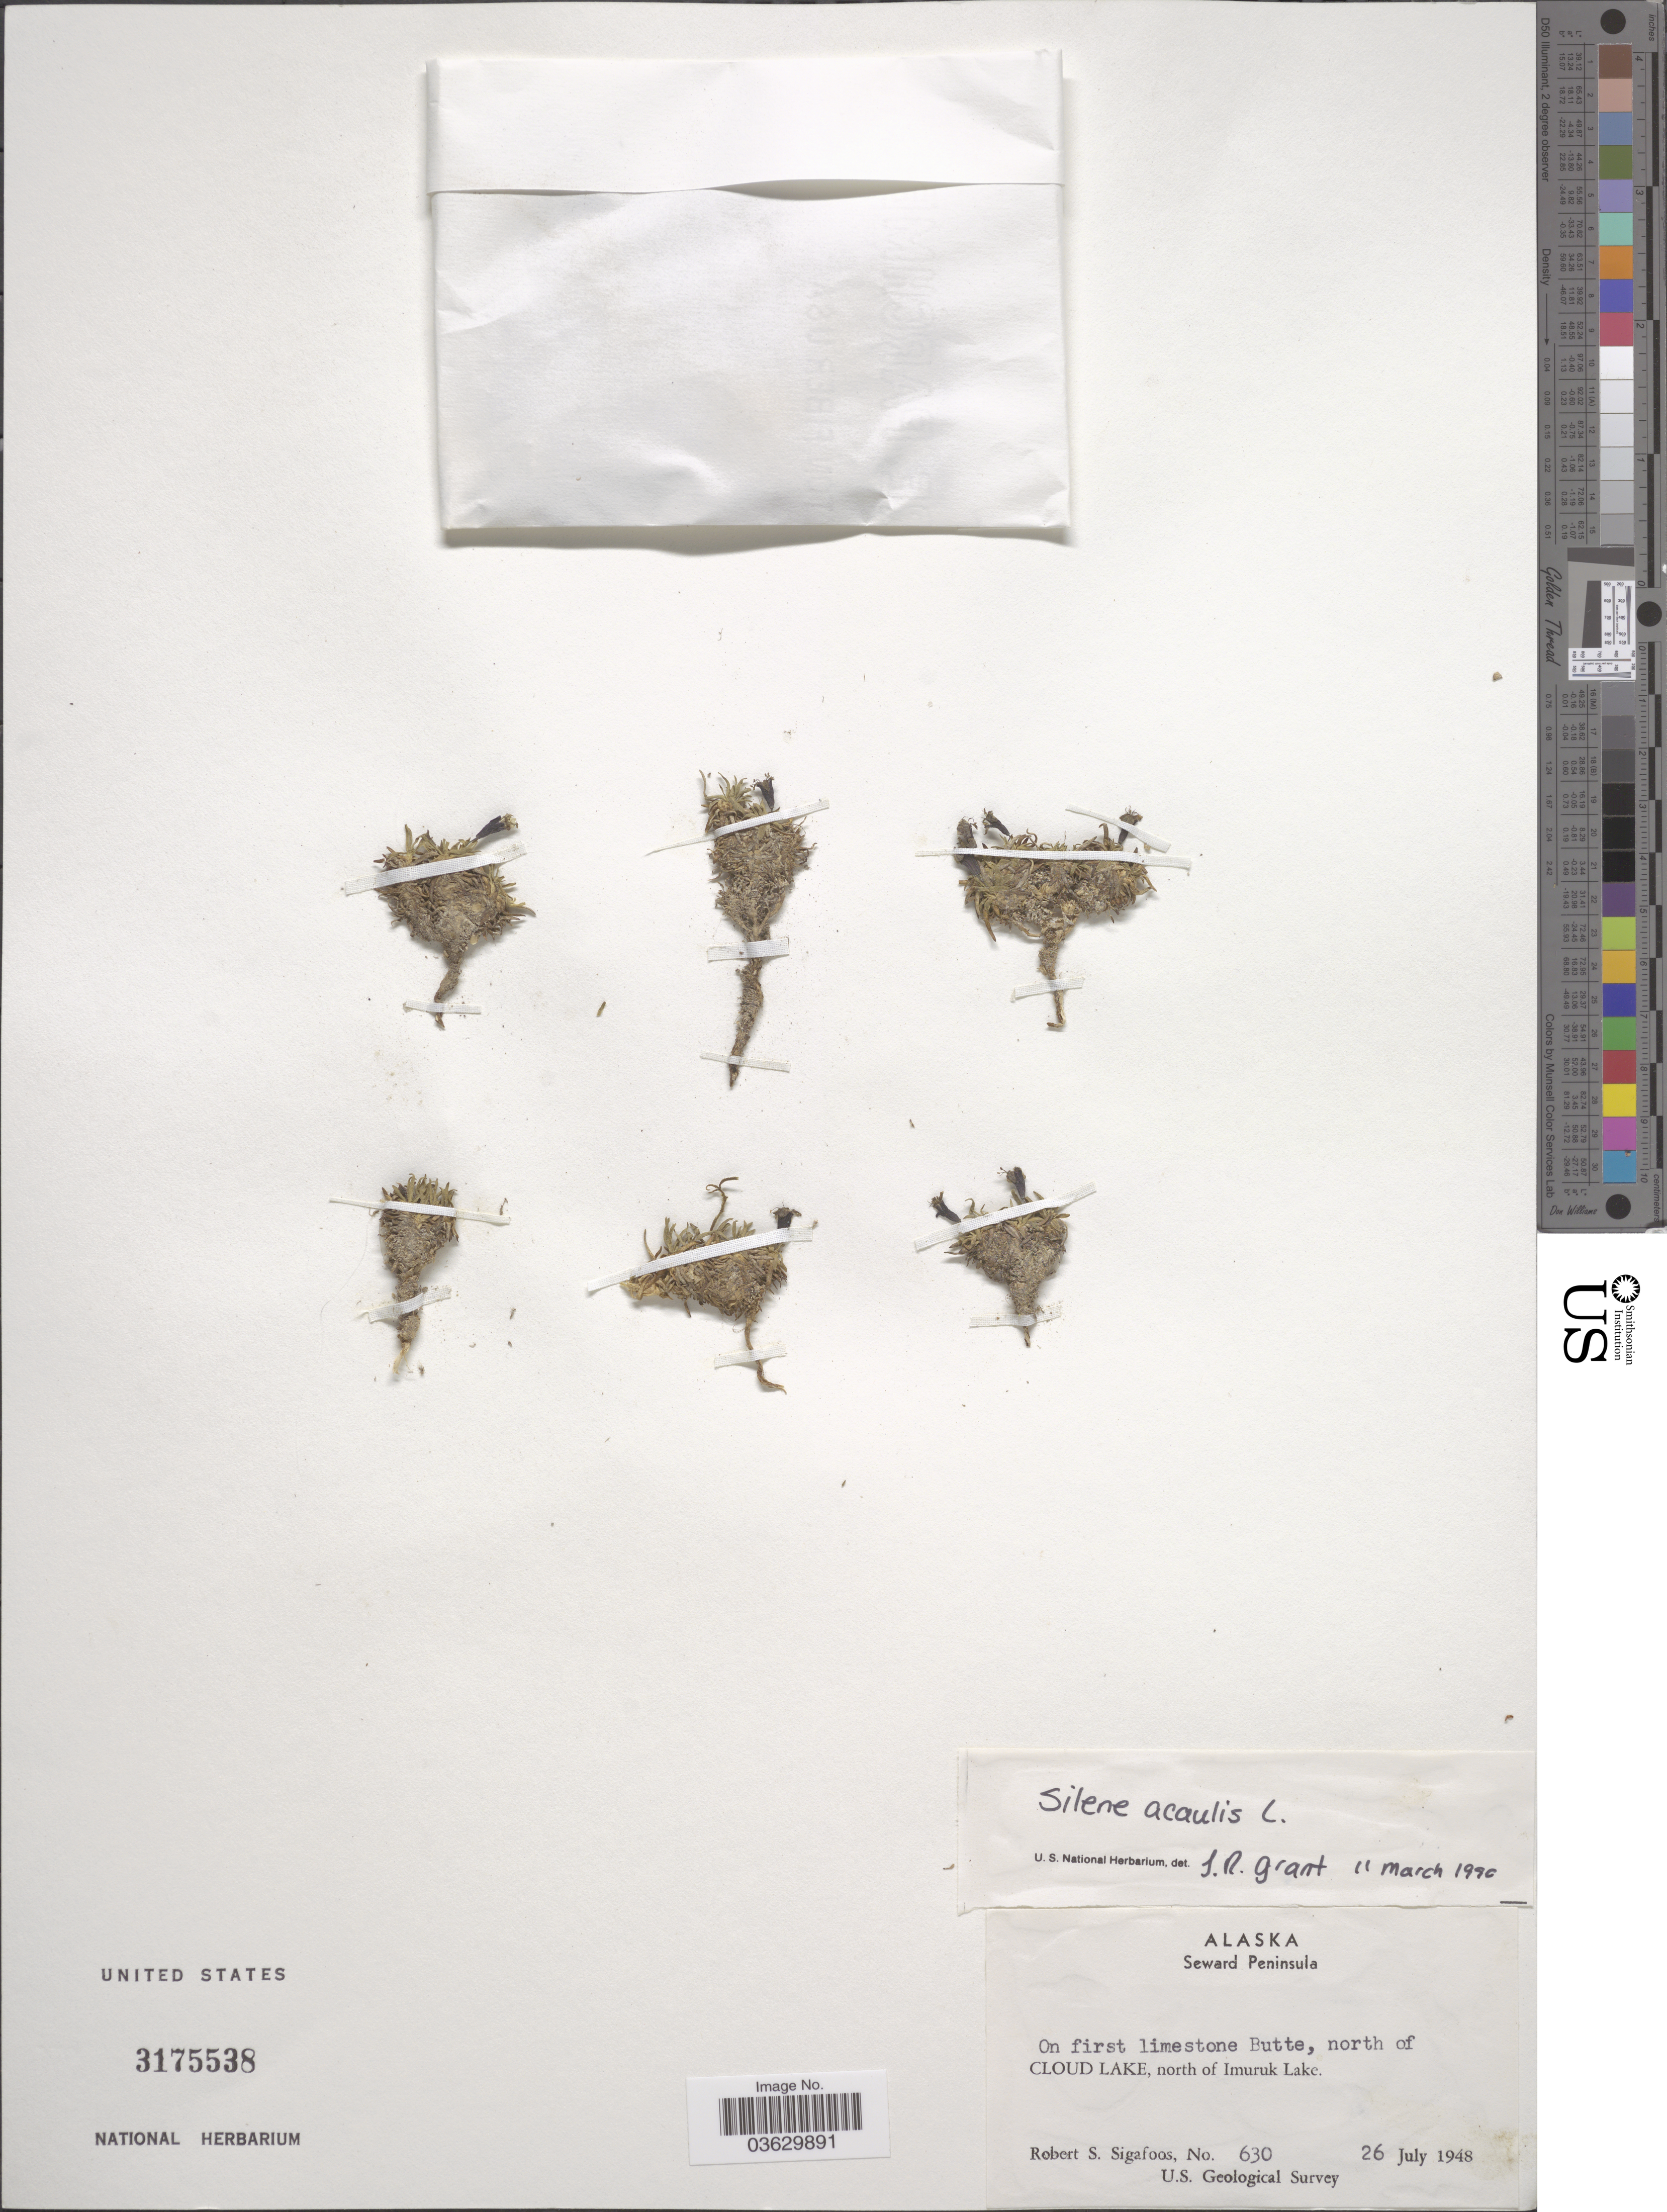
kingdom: Plantae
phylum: Tracheophyta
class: Magnoliopsida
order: Caryophyllales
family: Caryophyllaceae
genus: Silene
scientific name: Silene acaulis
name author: (L.) Jacq.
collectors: R. Sigafoos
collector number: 630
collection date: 1948-07-26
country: United States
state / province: Alaska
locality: Seward Peninsula. On first limestone Butte, north of Cloud Lake, north of Imuruk Lake.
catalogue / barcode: US 3175538